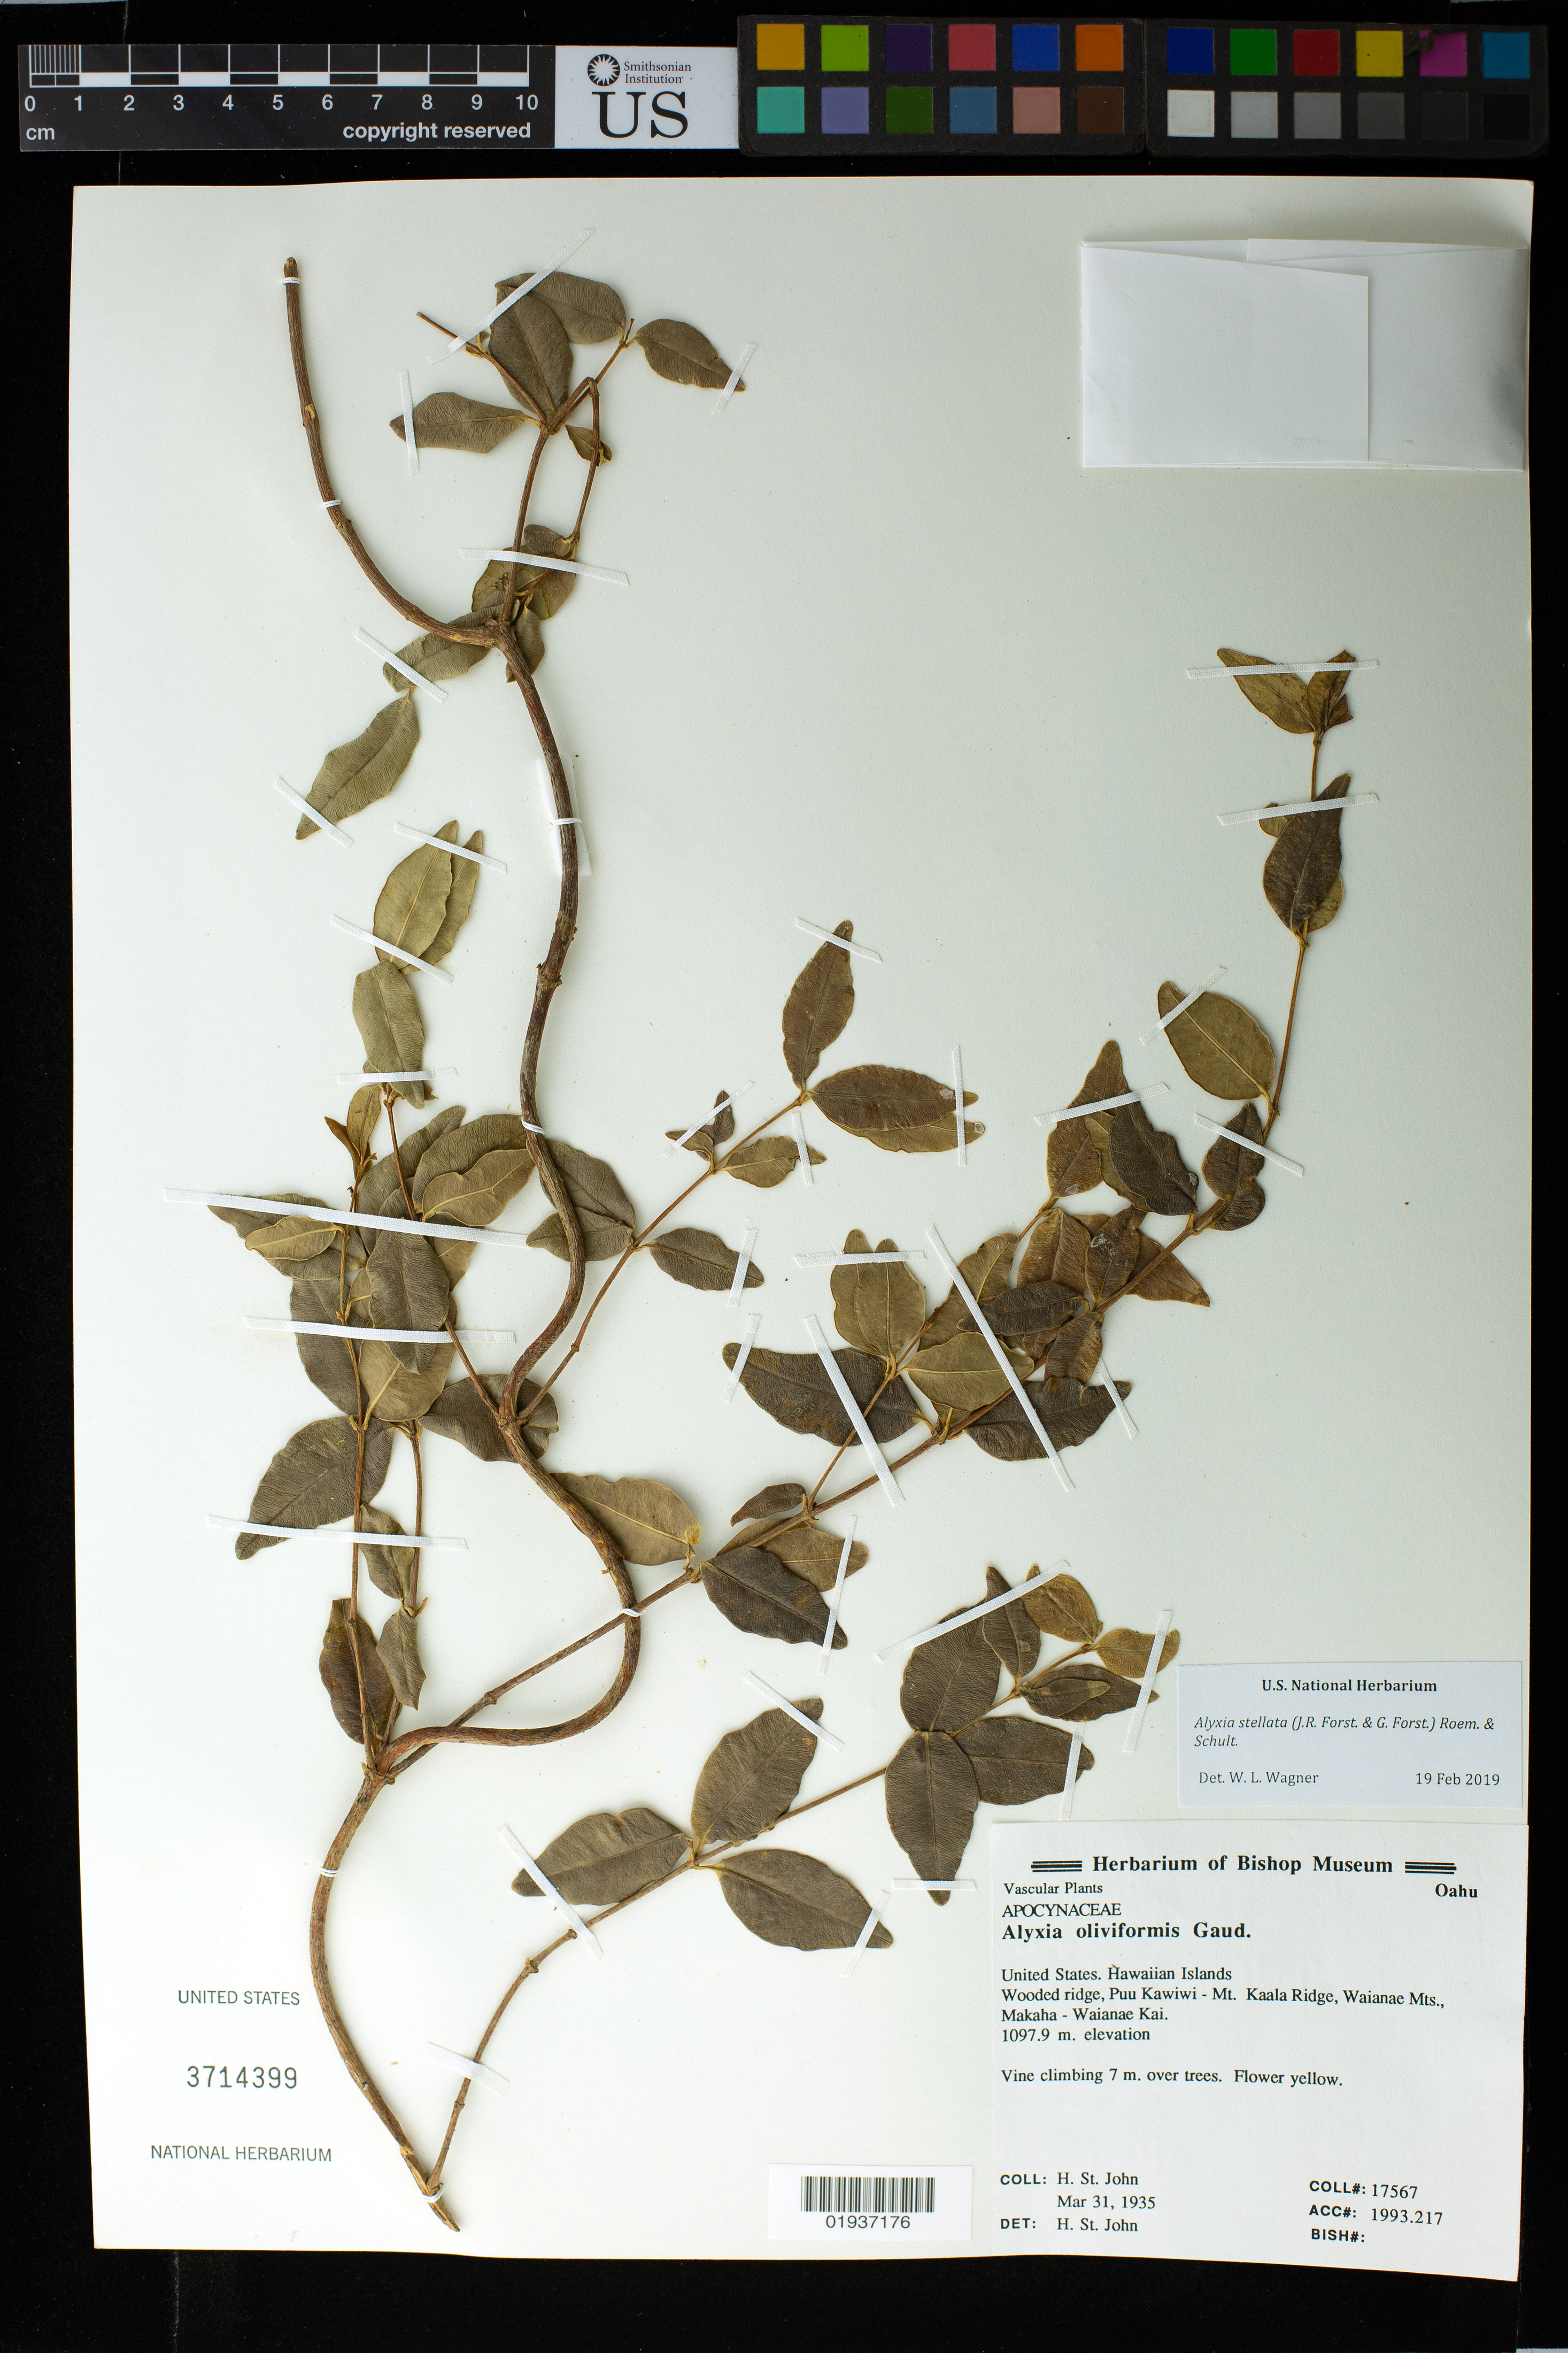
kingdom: Plantae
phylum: Tracheophyta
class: Magnoliopsida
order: Gentianales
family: Apocynaceae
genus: Alyxia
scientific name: Alyxia stellata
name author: (J.R. Forst. & G. Forst.) Roem. & Schult.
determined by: Wagner, W. L., (BOT), Smithsonian Institution - National Museum of Natural History (UNITED STATES)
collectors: H. St. John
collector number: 17567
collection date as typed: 31 Mar 1935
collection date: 1935-03-31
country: United States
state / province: Hawaii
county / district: Honolulu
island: Oahu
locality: Puu Kawiwi-Mt Kaala Ridge, Waianae Mts, Makaha-Waianaekai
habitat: Wooded ridge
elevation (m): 792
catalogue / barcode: US 3714399